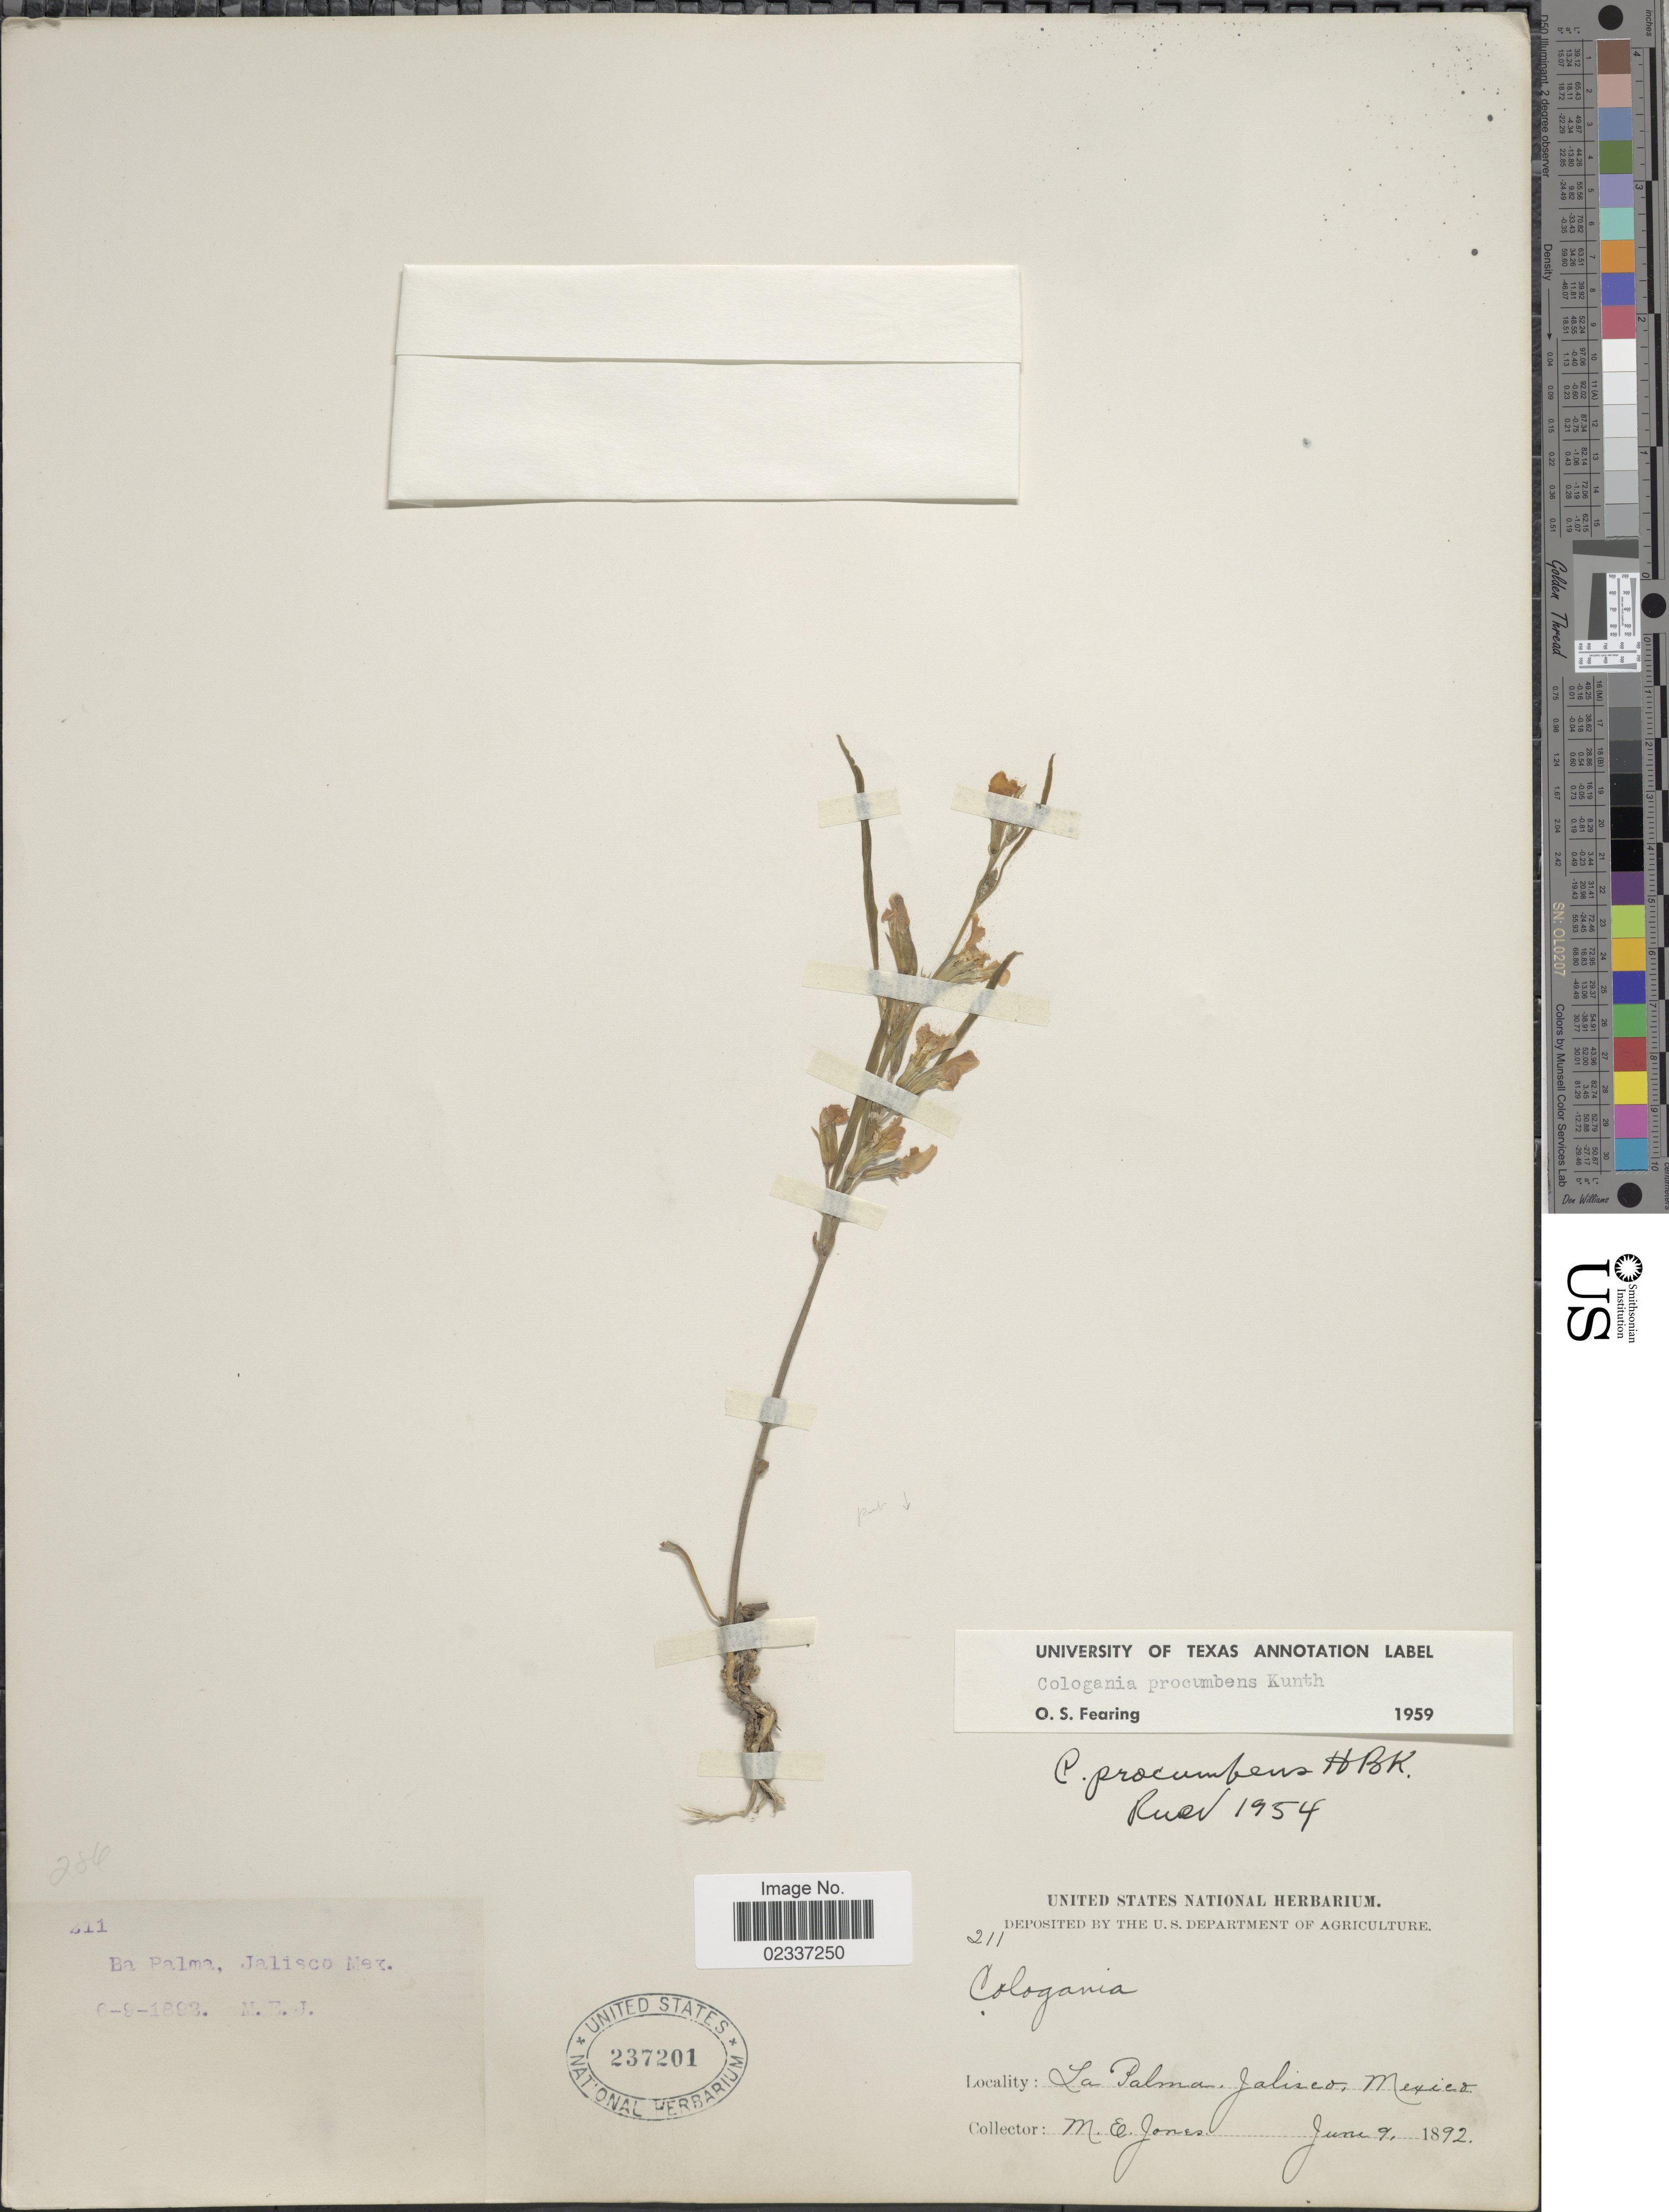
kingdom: Plantae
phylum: Tracheophyta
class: Magnoliopsida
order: Fabales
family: Fabaceae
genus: Cologania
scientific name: Cologania procumbens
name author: Kunth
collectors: M. E. Jones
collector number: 211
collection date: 1892-06-09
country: Mexico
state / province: Jalisco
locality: La Palma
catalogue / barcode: US 237201